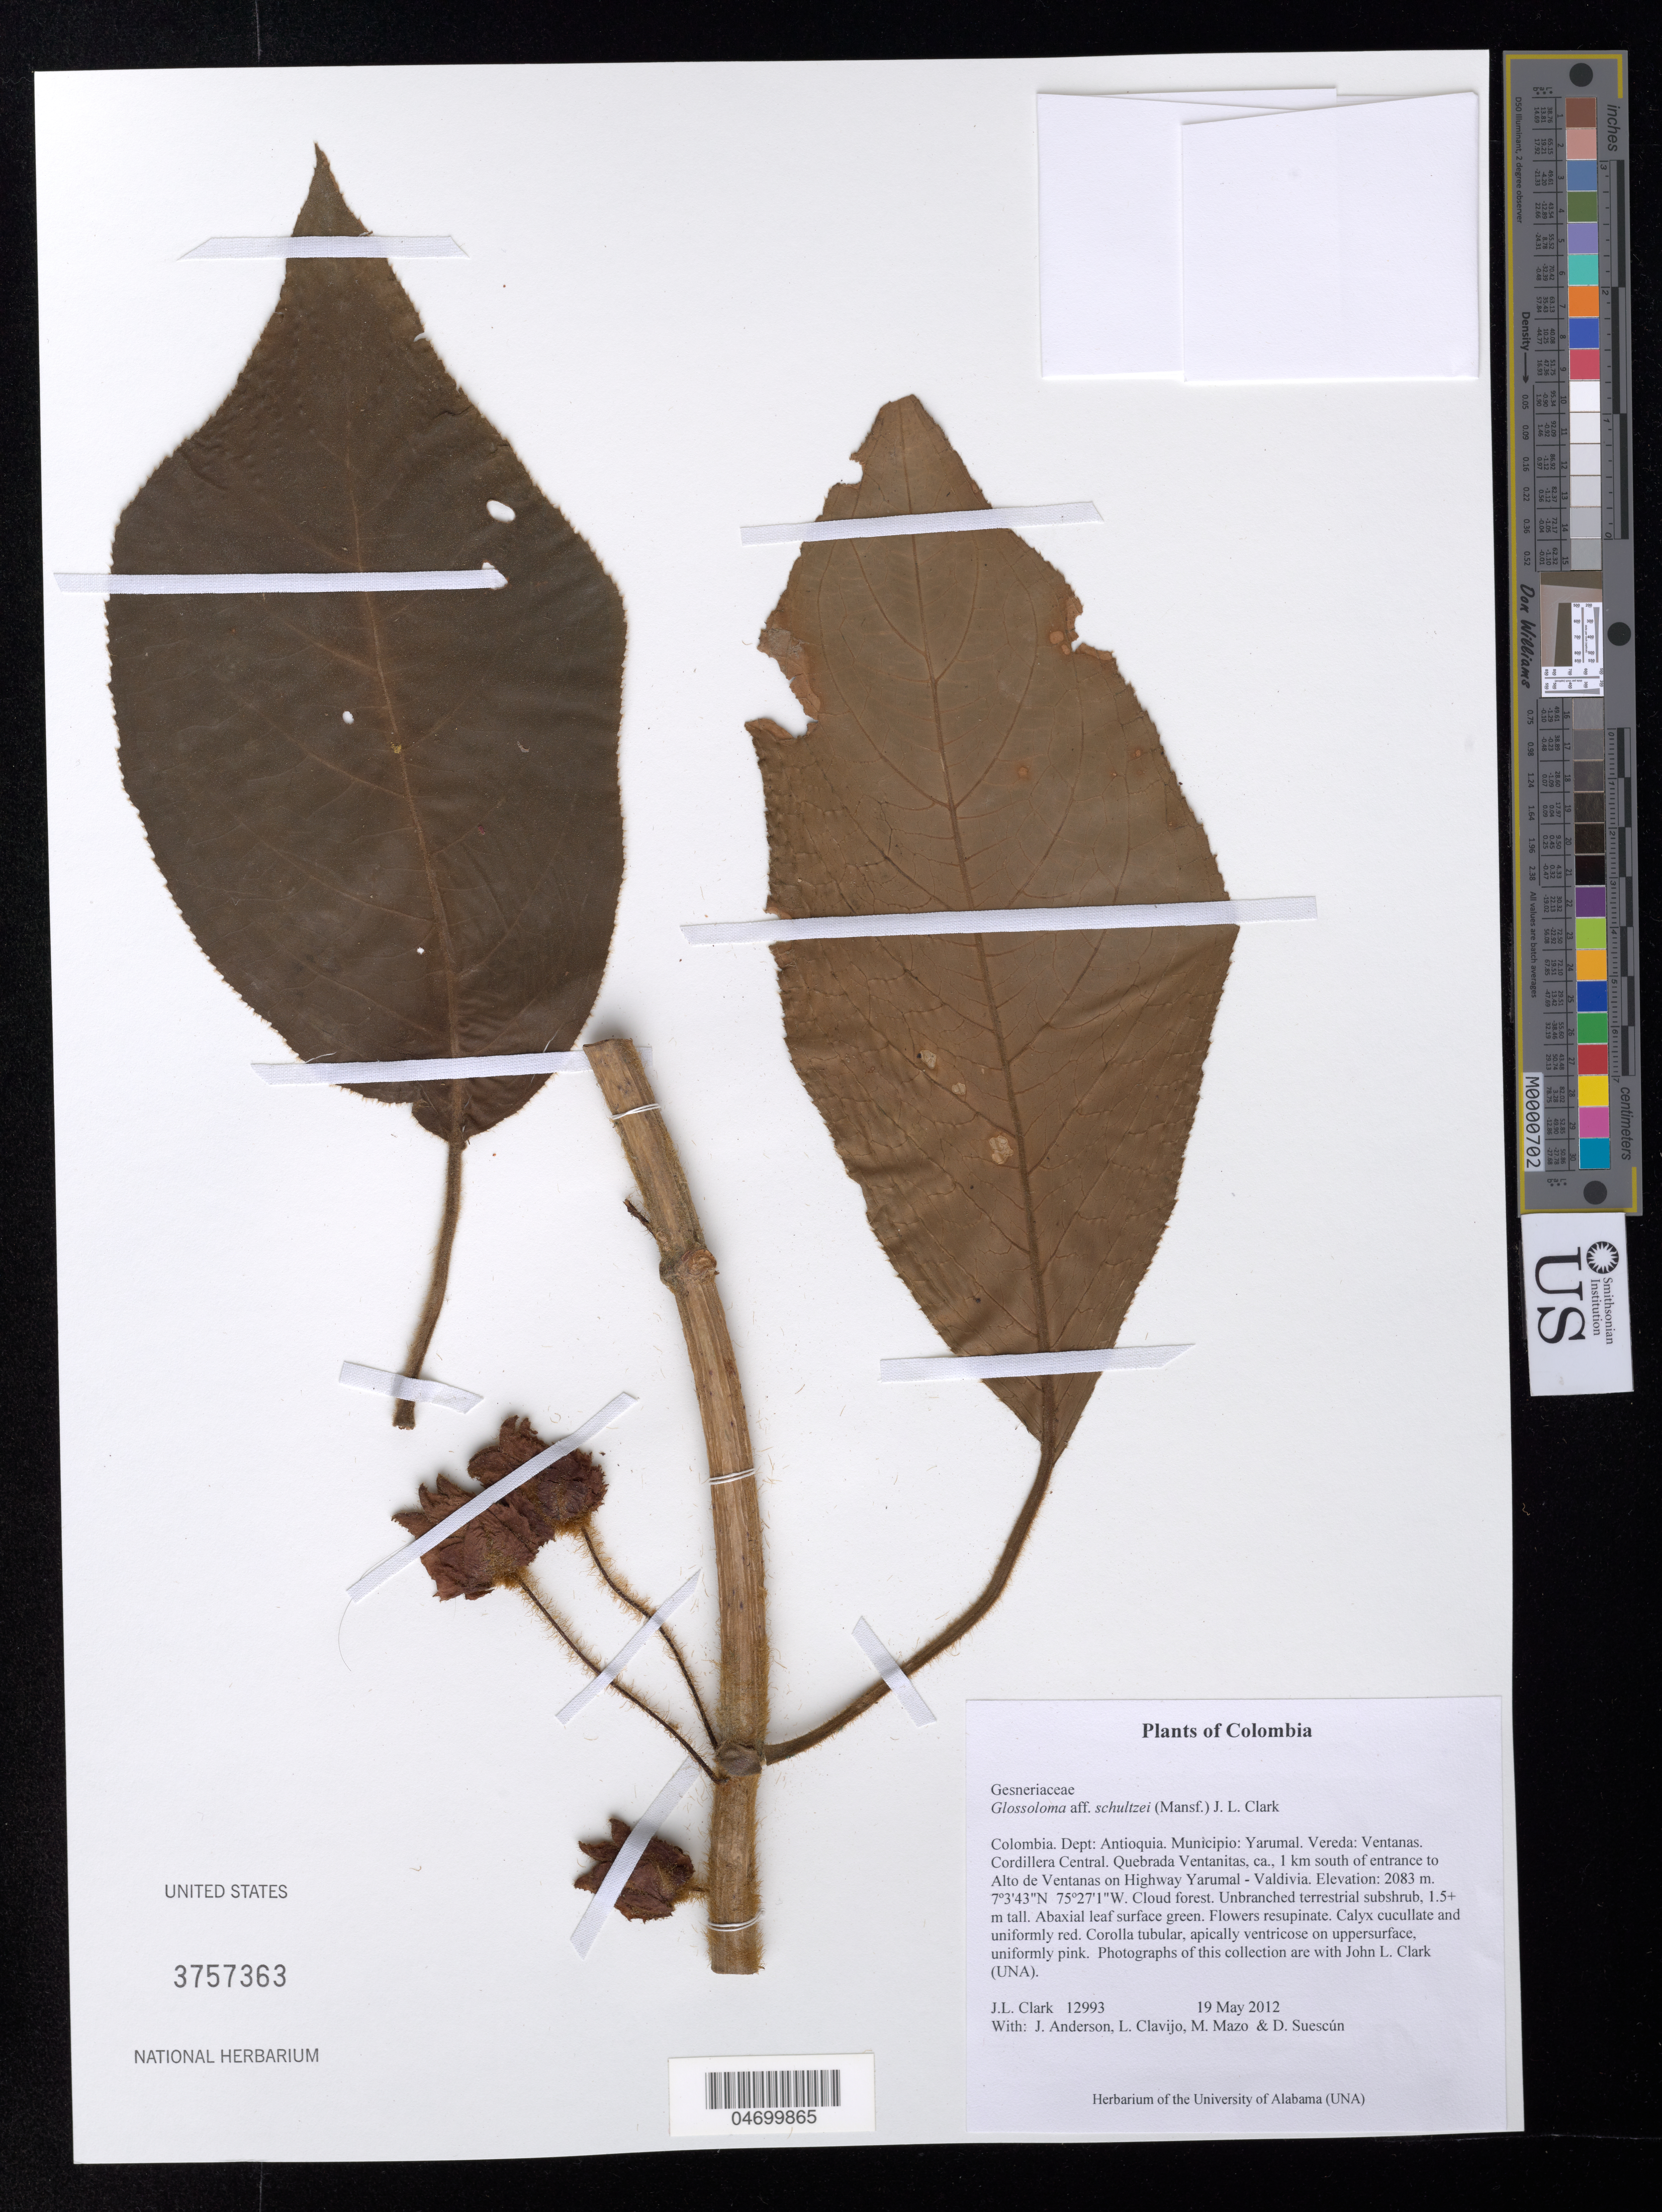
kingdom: Plantae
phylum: Tracheophyta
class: Magnoliopsida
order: Lamiales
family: Gesneriaceae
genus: Glossoloma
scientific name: Glossoloma schultzei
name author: (Mansf.) J.L. Clark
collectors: J. L. Clark, J. Anderson, L. Clavijo & M. Mazo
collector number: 12993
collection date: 2012-05-19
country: Colombia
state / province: Antioquia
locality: Dept: Antioquia. Municipio: Yarumal. Vereda: Ventanas. Cordillera Central. Quebrada Ventanitas, ca. 1 km south of entrance to Alto de Ventanas on Highway Yarumal - Valdivia.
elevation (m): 2083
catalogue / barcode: US 3757363